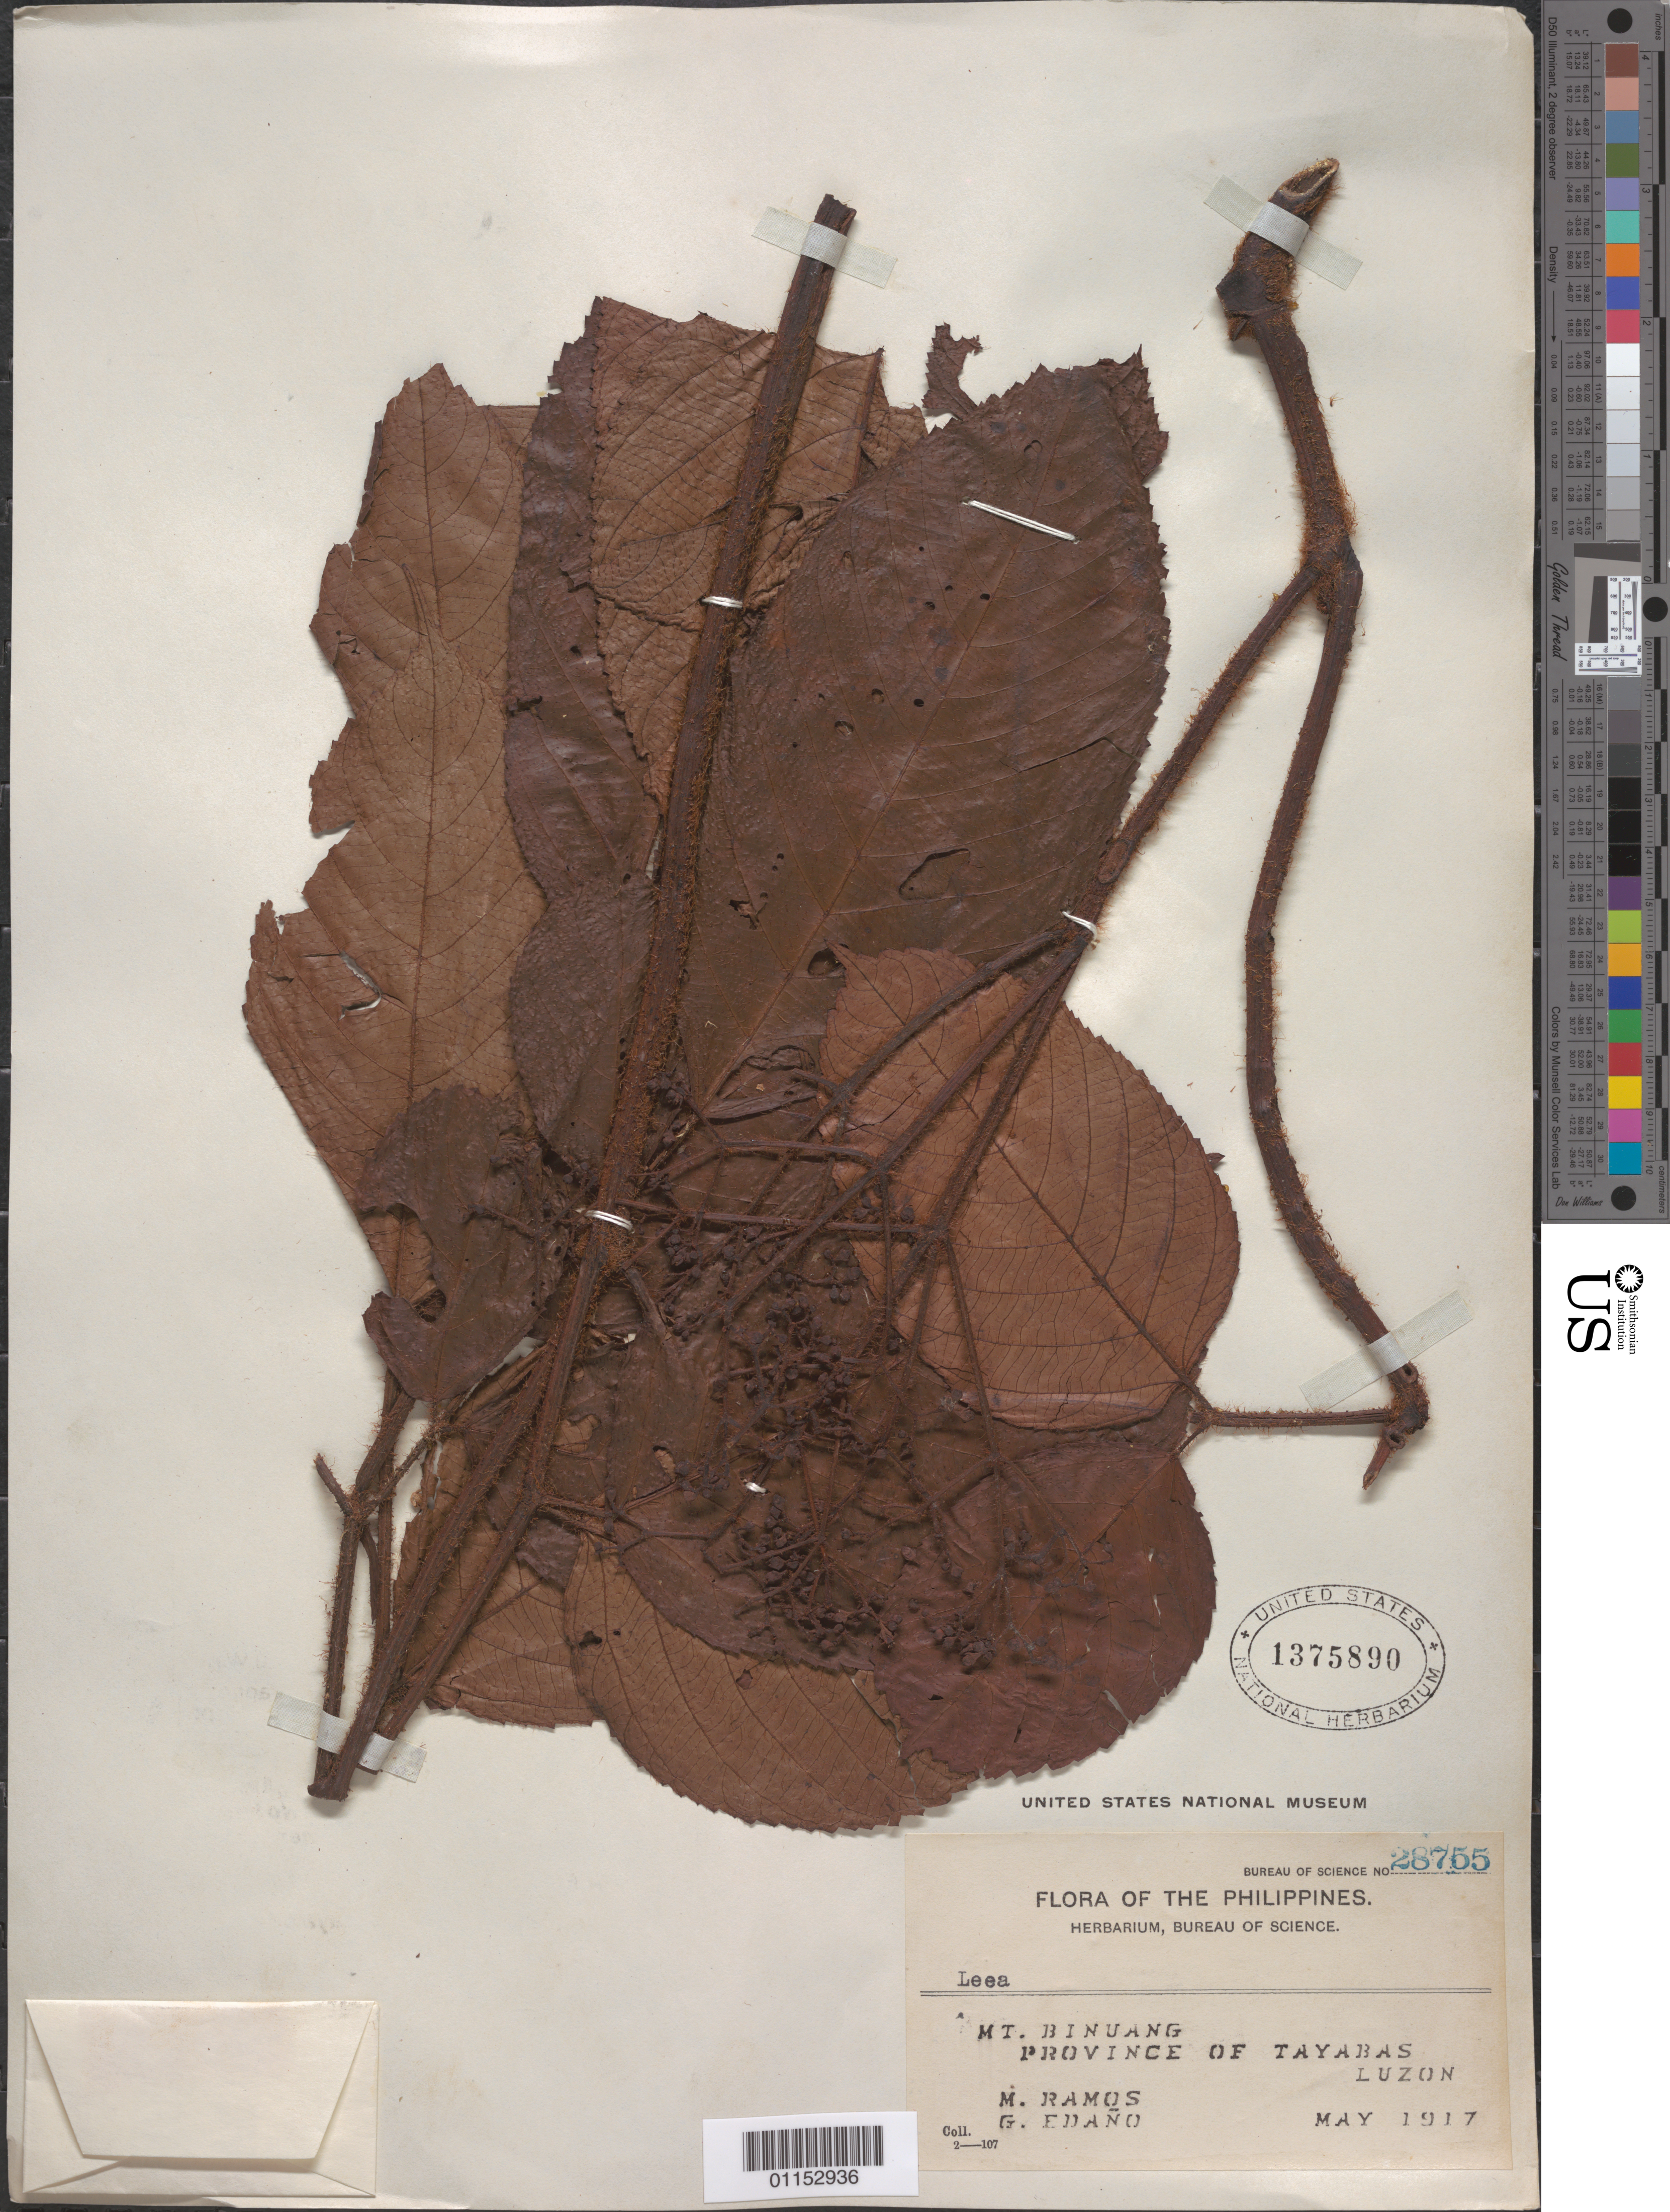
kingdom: Plantae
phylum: Tracheophyta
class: Magnoliopsida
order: Vitales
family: Vitaceae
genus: Leea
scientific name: Leea sp.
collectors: M. Ramos & G. Edaño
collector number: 28755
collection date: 1917-05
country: Philippines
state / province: Calabarzon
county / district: Quezon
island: Luzon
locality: Mt Binuang. Luzon. Tayabas.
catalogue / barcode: US 1375890